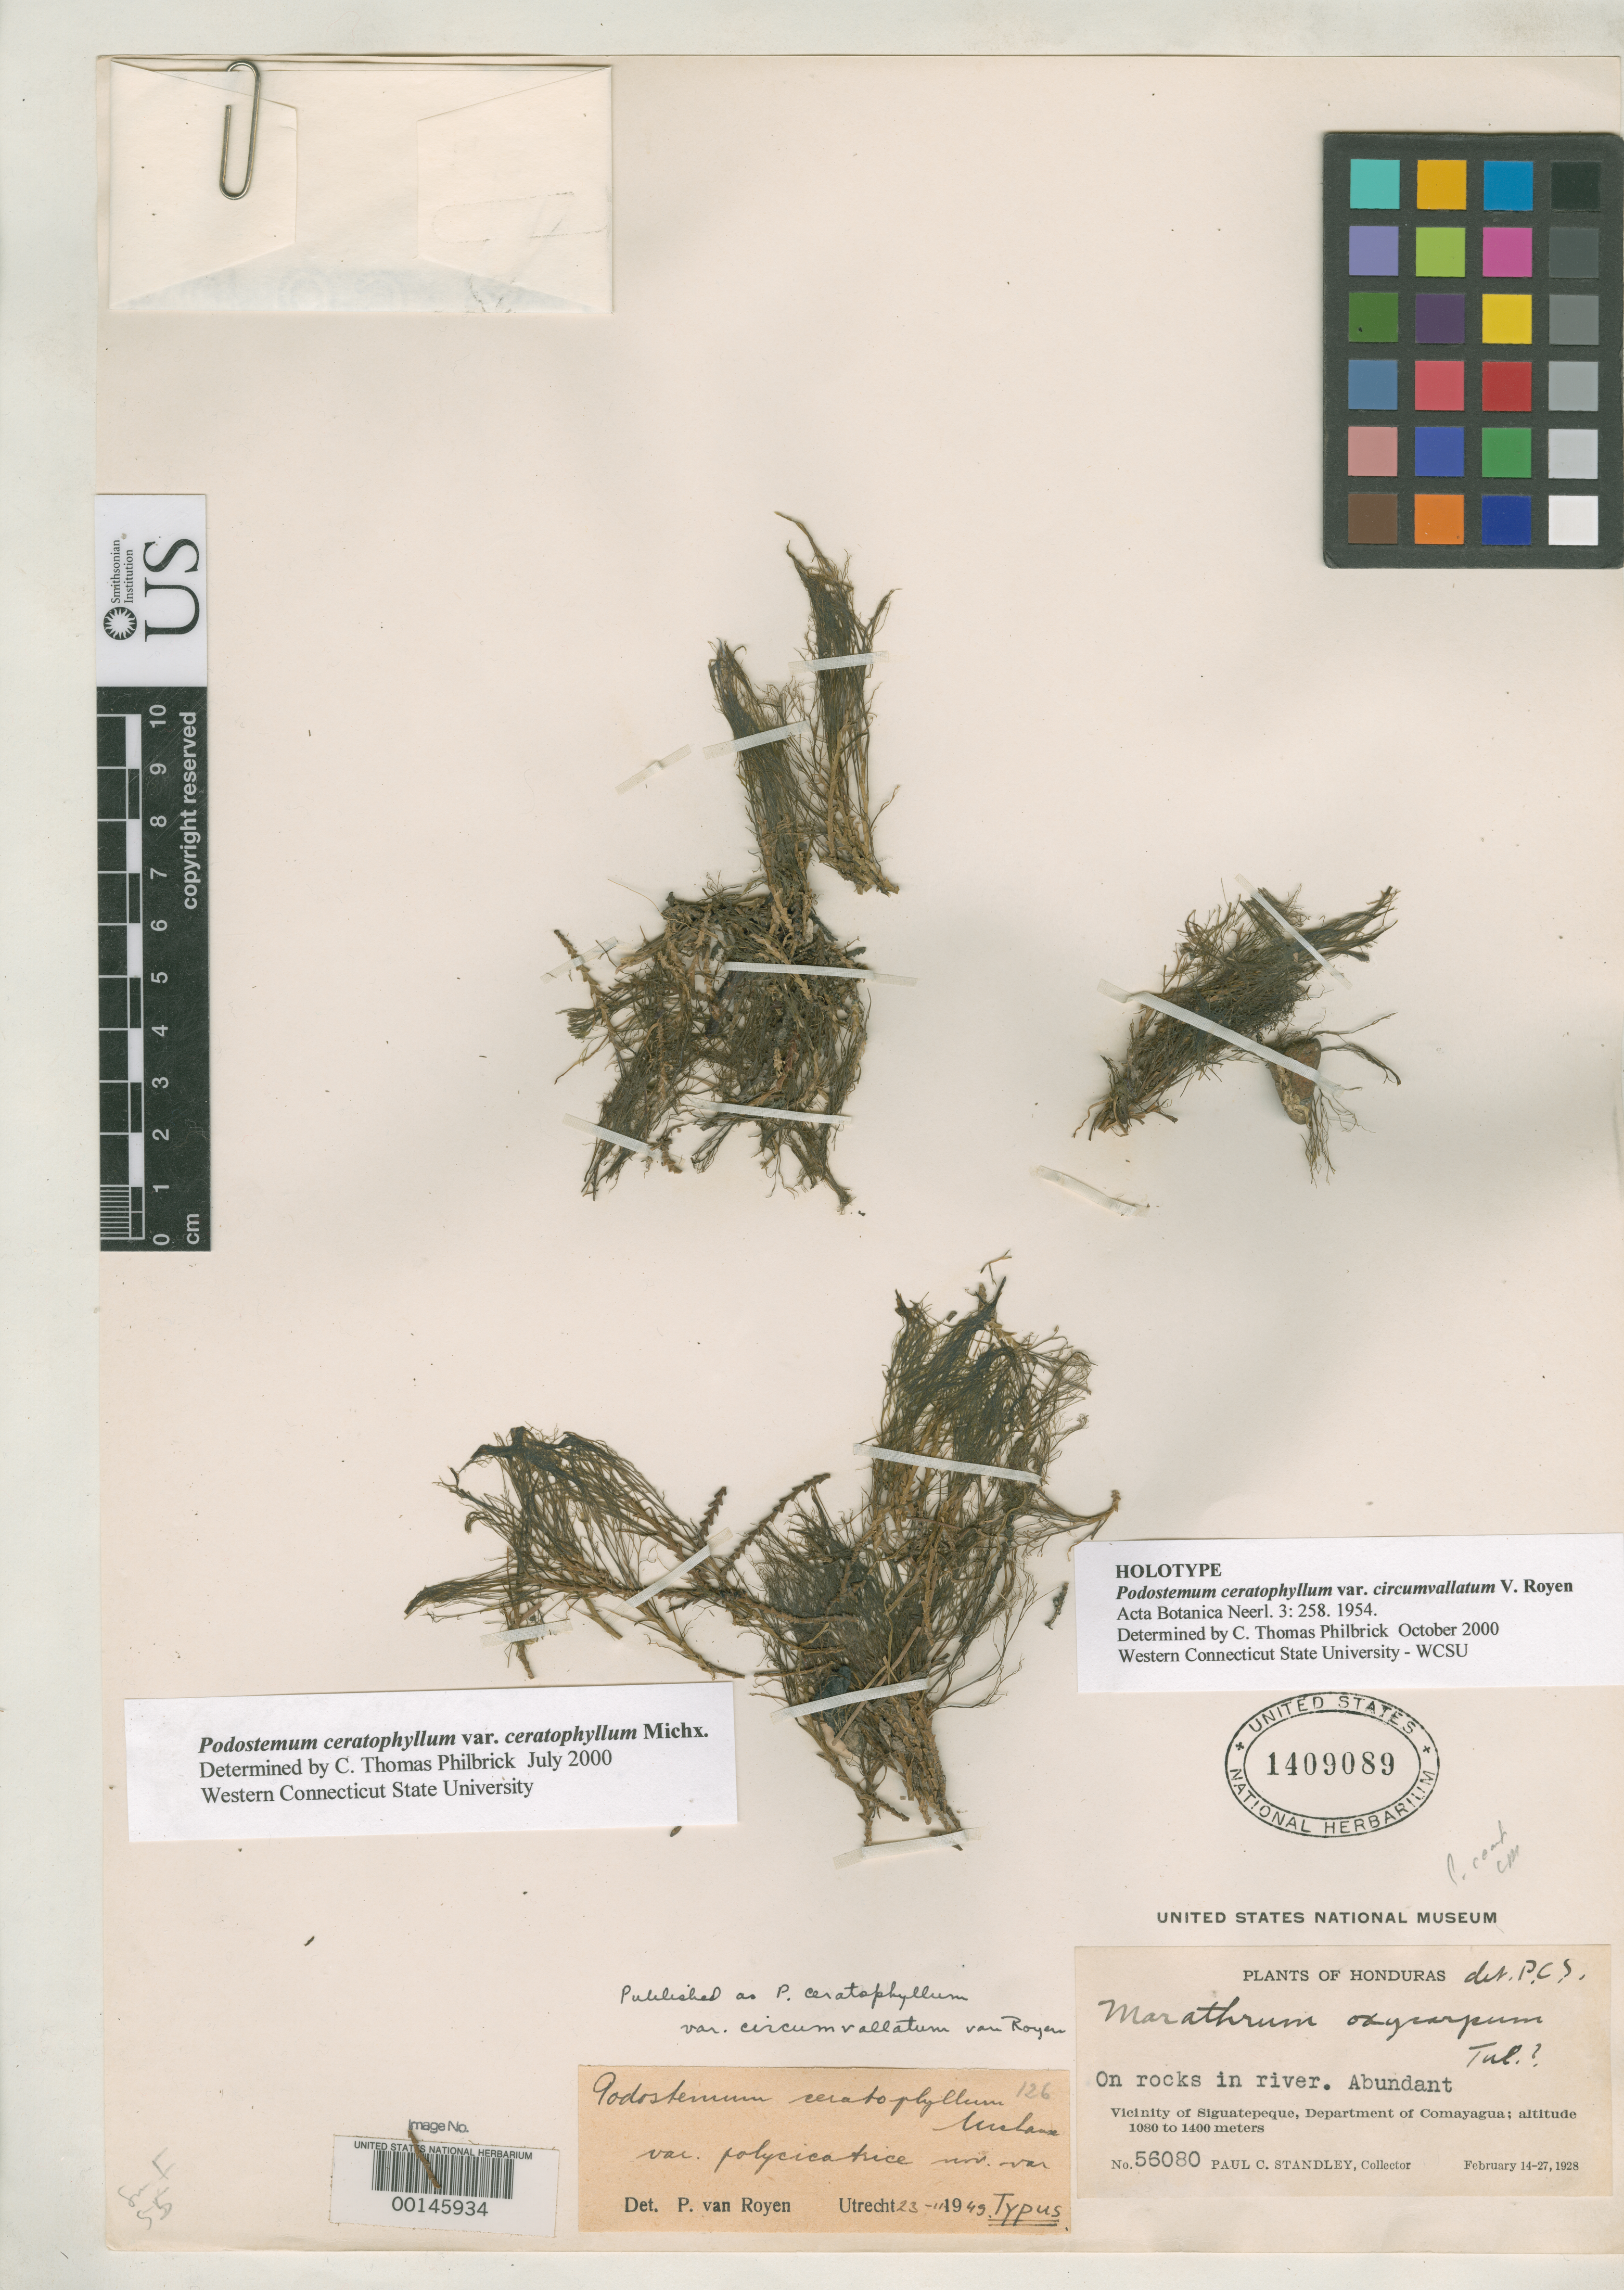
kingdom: Plantae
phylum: Tracheophyta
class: Magnoliopsida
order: Malpighiales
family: Podostemaceae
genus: Podostemum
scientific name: Podostemum ceratophyllum var. circumvallatum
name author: P. Royen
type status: Holotype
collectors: P. C. Standley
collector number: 56080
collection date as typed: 14 Feb 1928 to 27 Feb 1928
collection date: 1928-02-14/1928-02-27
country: Honduras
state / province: Comayagua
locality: Vicinity of Siguatepeque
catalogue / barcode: US 1409089